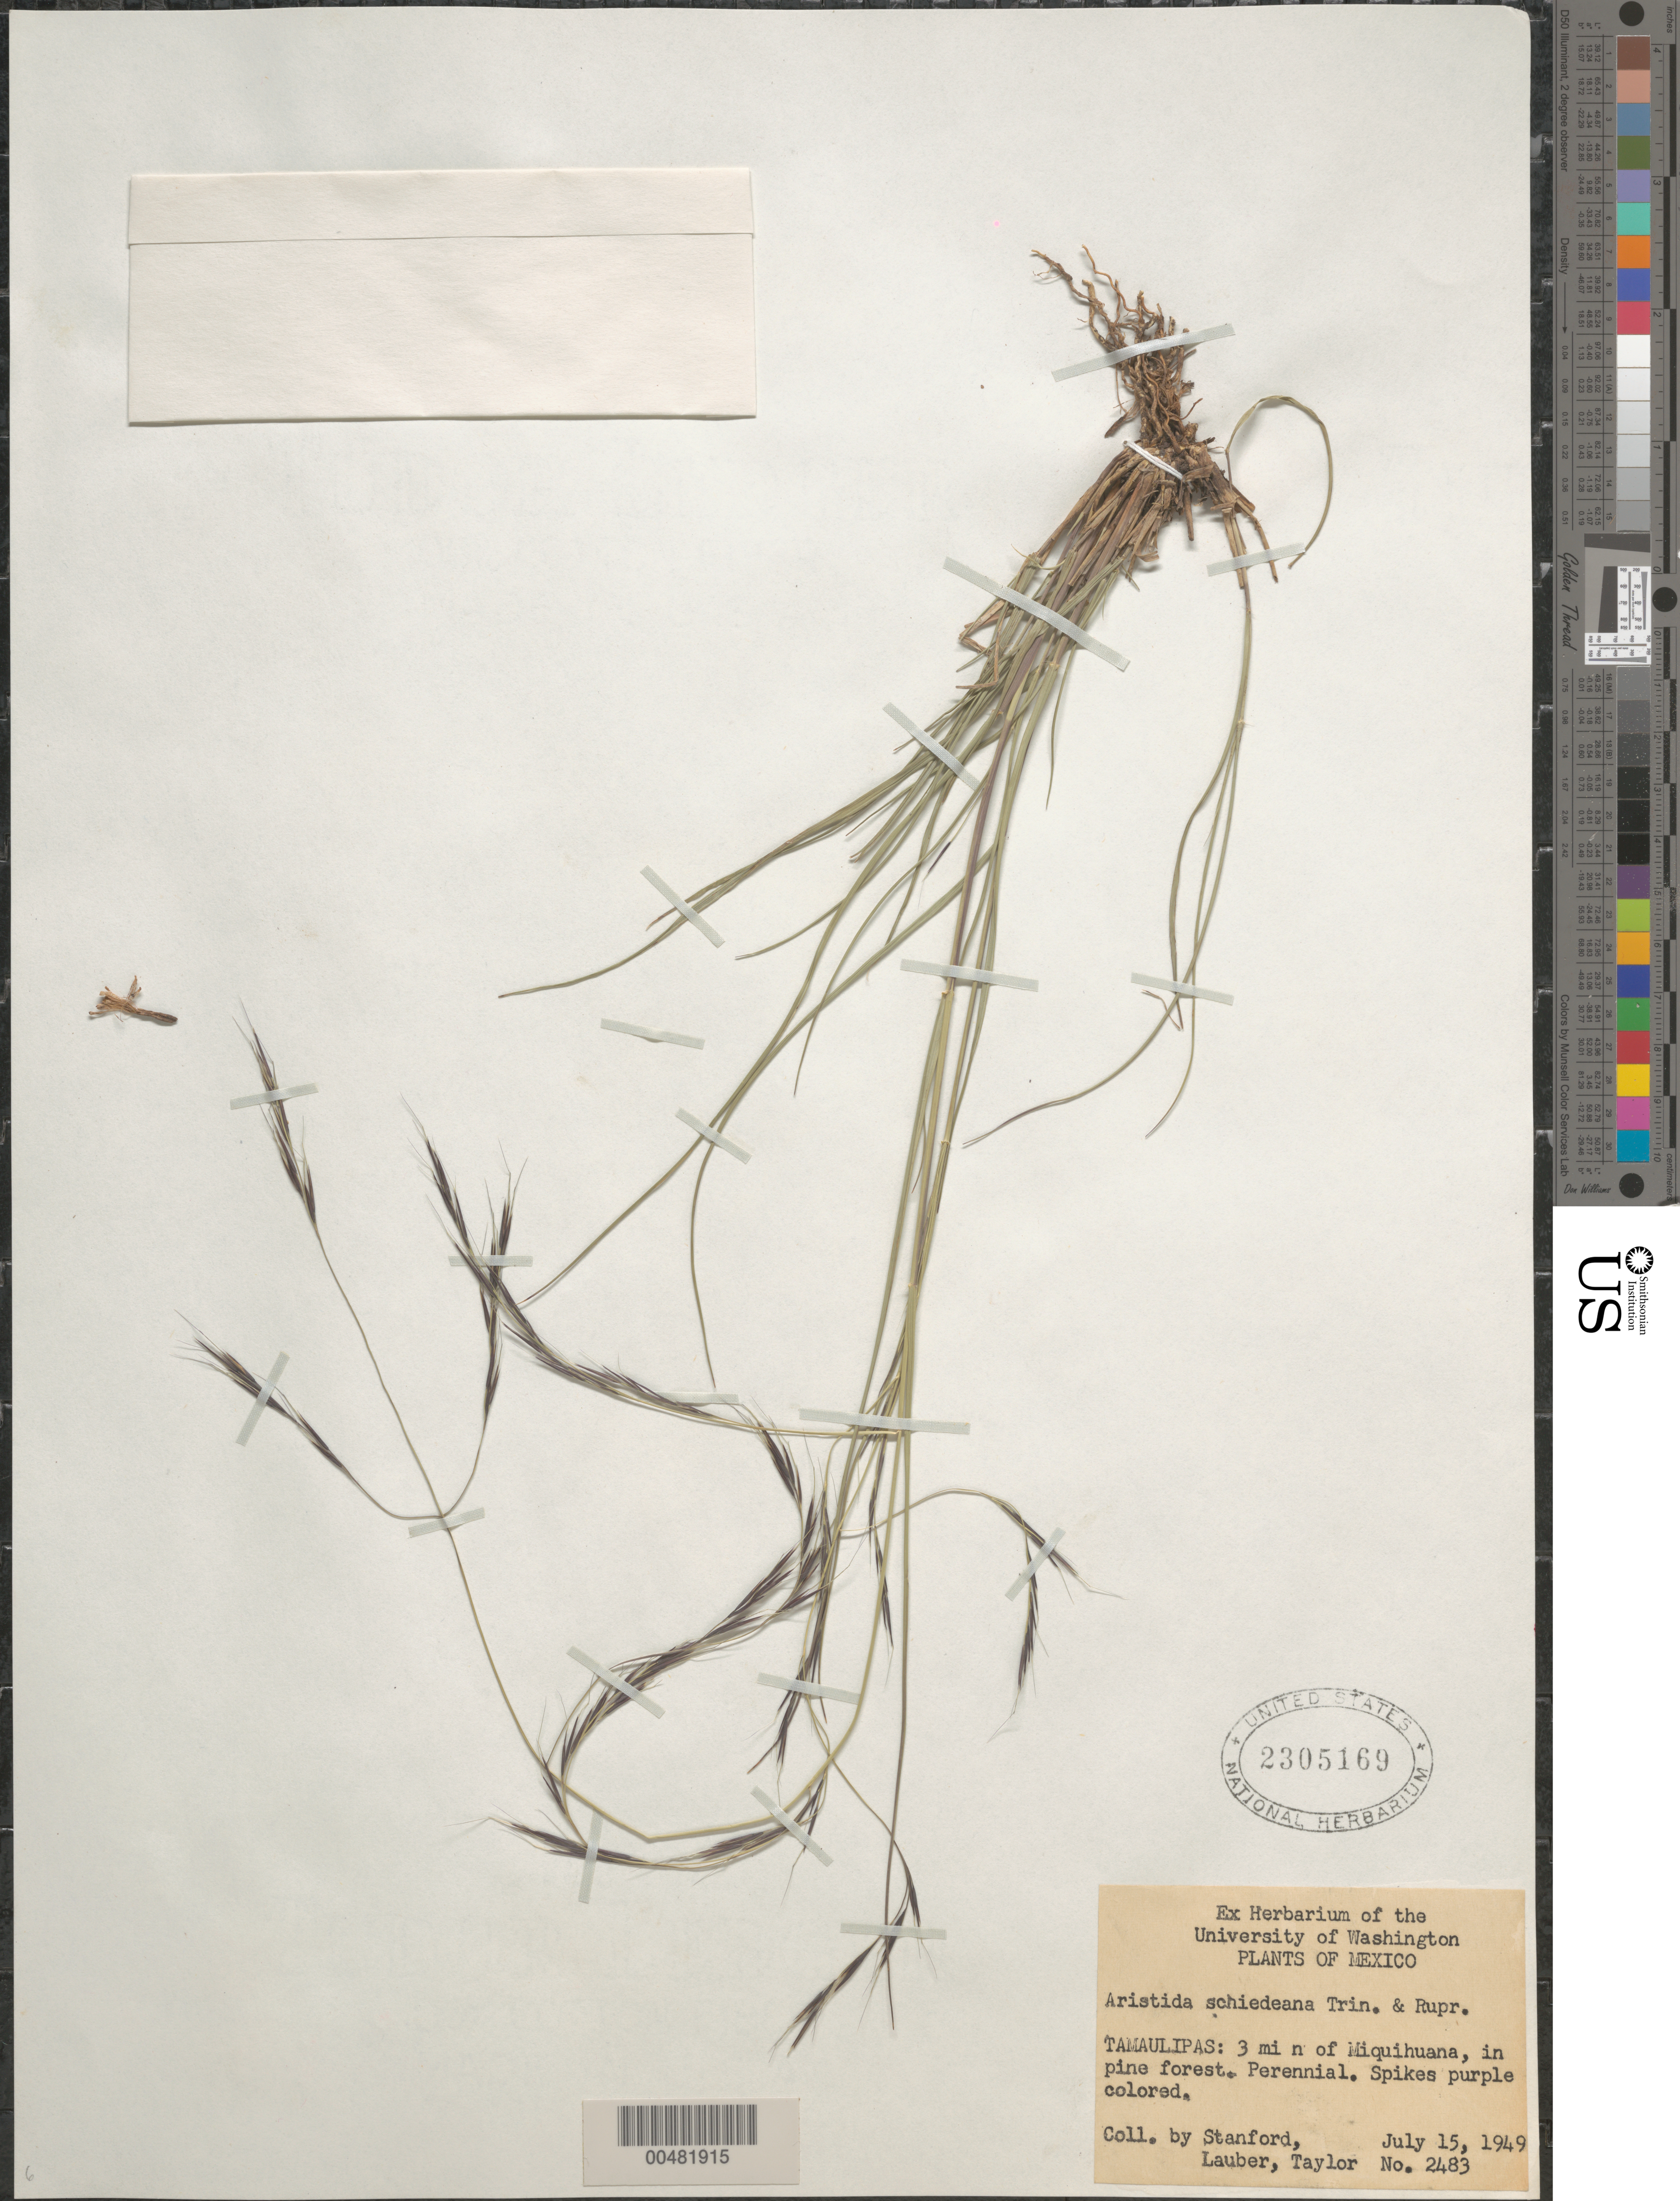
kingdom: Plantae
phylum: Tracheophyta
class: Liliopsida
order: Poales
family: Poaceae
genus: Aristida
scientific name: Aristida schiedeana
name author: Trin. & Rupr.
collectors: -. Stanford, -. Lauber & -- Taylor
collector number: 2483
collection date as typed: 15 Jul 1949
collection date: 1949-07-15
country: Mexico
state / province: Tamaulipas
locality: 3 mi N of Miquihuana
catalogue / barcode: US 2305169